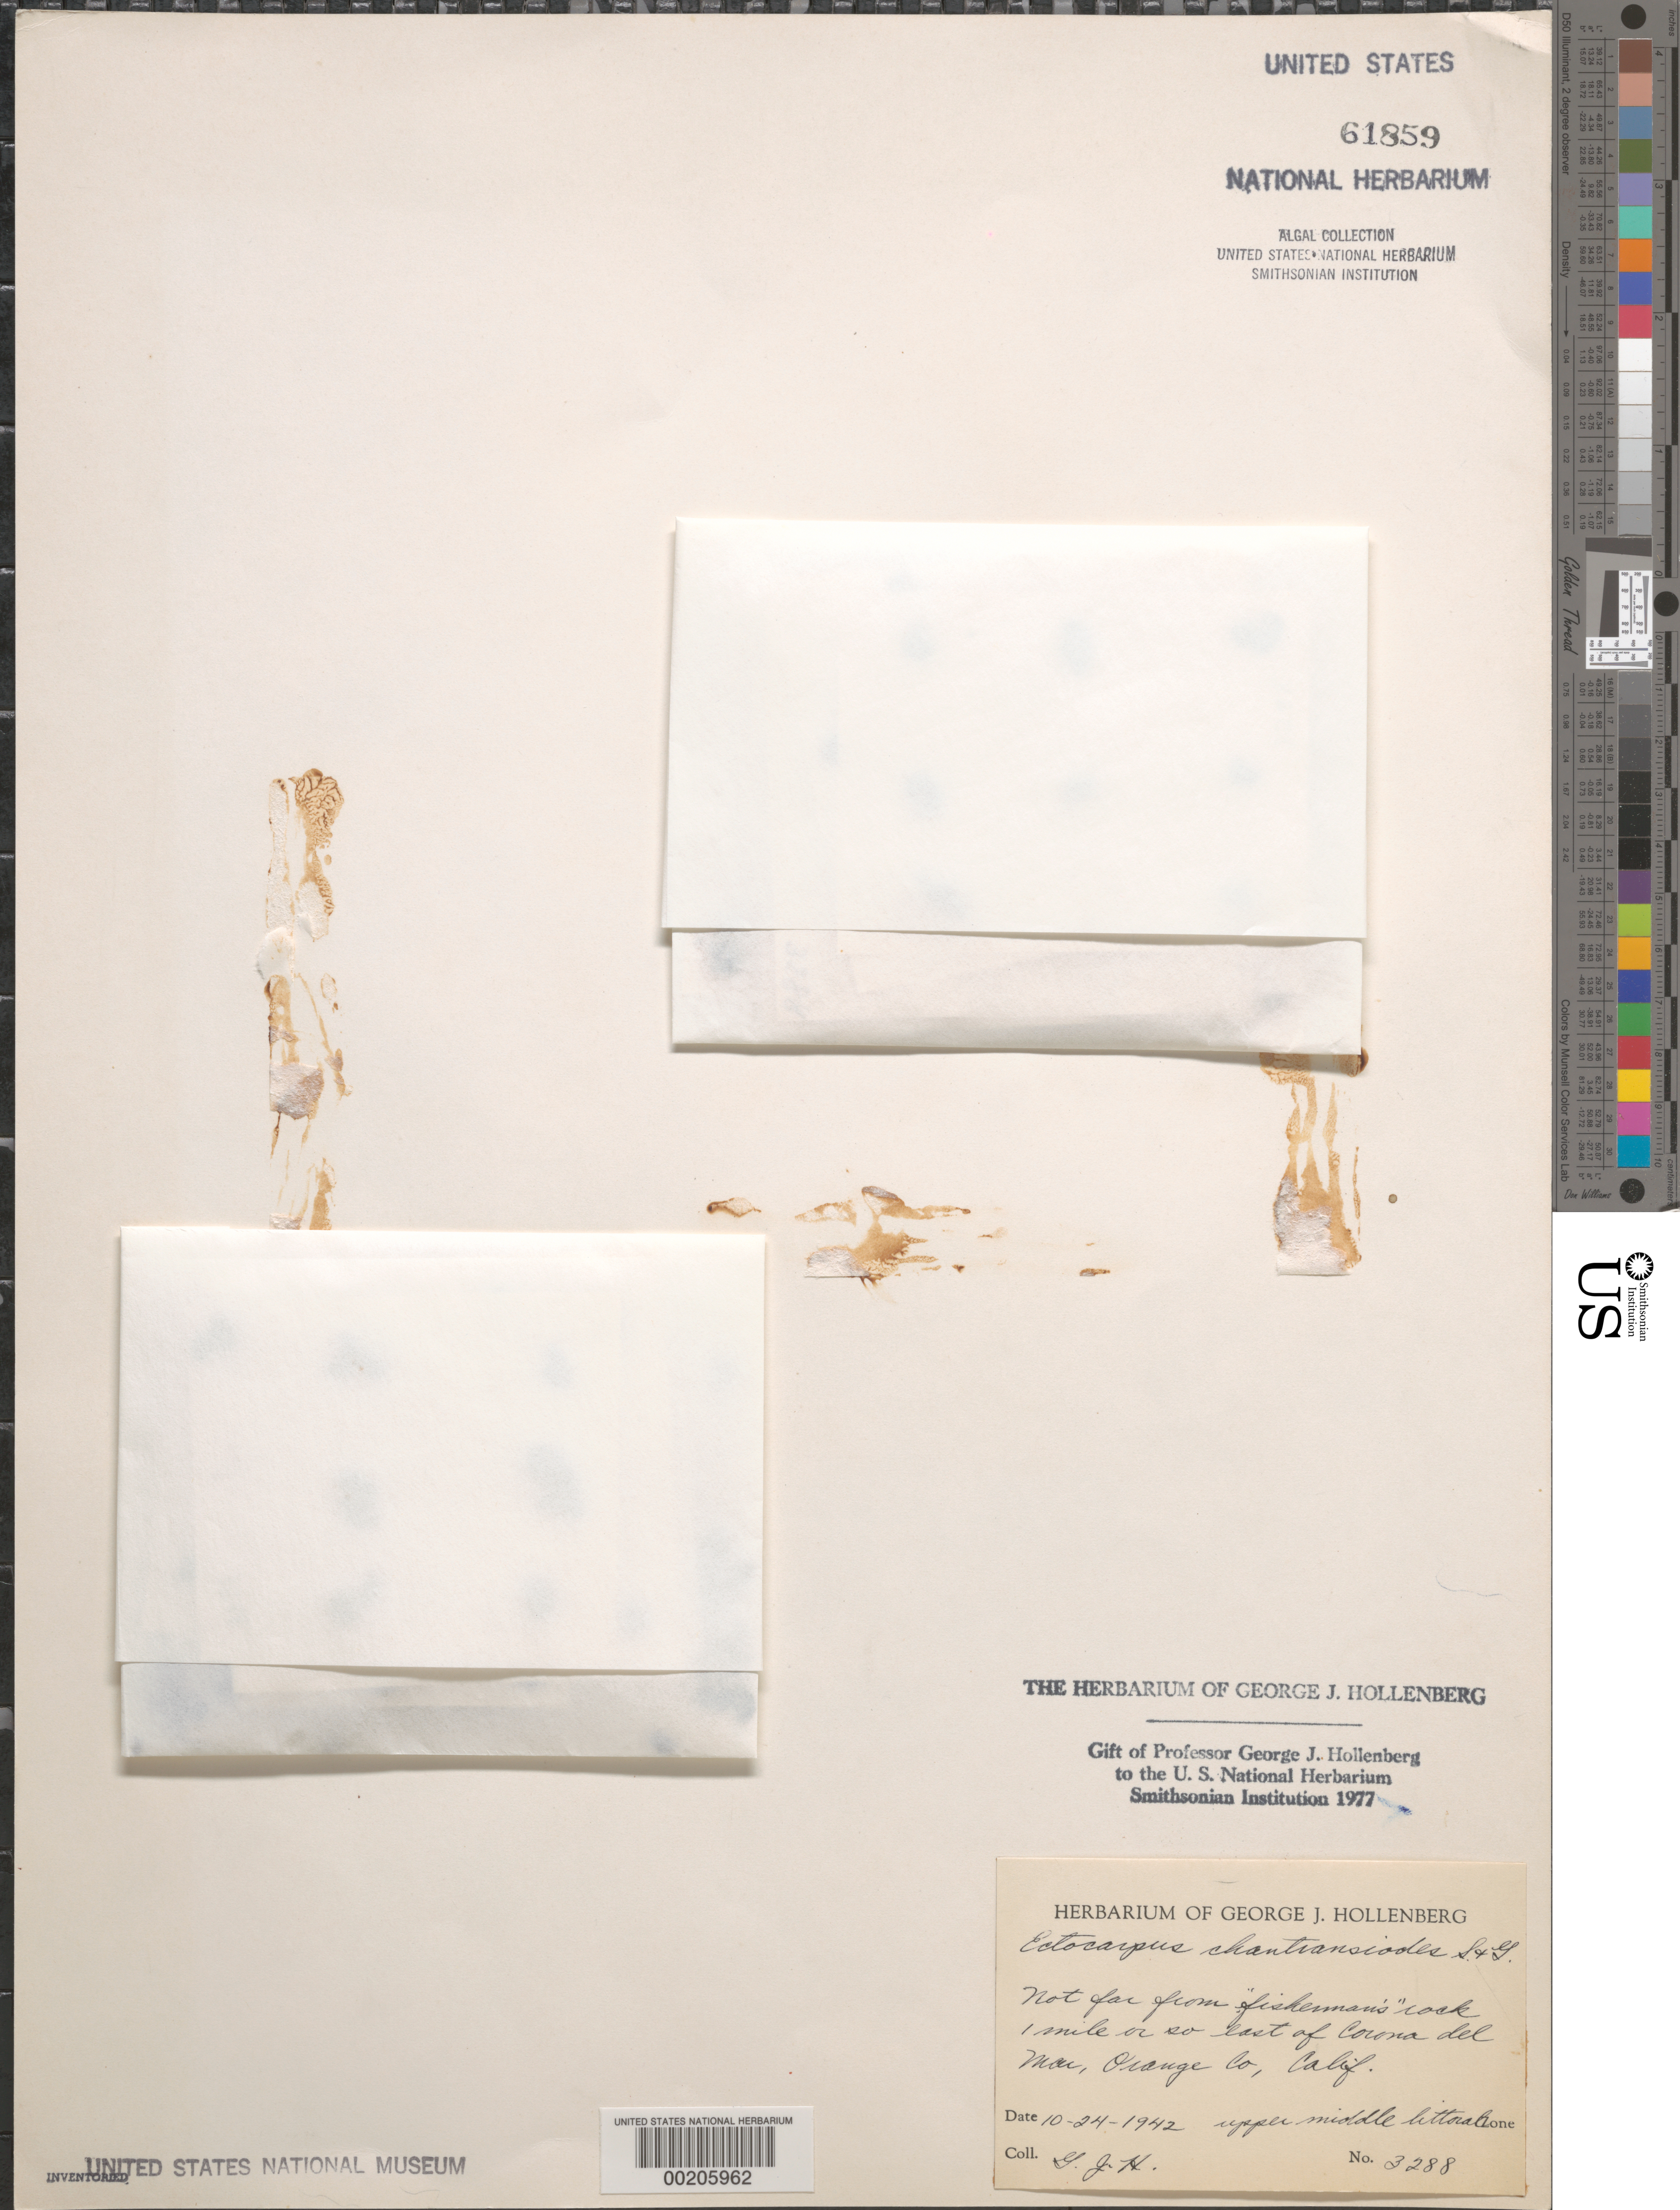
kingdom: Chromista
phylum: Ochrophyta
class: Phaeophyceae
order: Ectocarpales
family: Ectocarpaceae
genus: Ectocarpus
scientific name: Ectocarpus chantransioides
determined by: Hollenberg, George J.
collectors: G. Hollenberg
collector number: GJH 3288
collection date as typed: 24 Oct 1942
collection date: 1942-10-24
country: United States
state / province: California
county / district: Orange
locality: Fishermans Rock 1 mile east of Corona del Mar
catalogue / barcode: US 61859